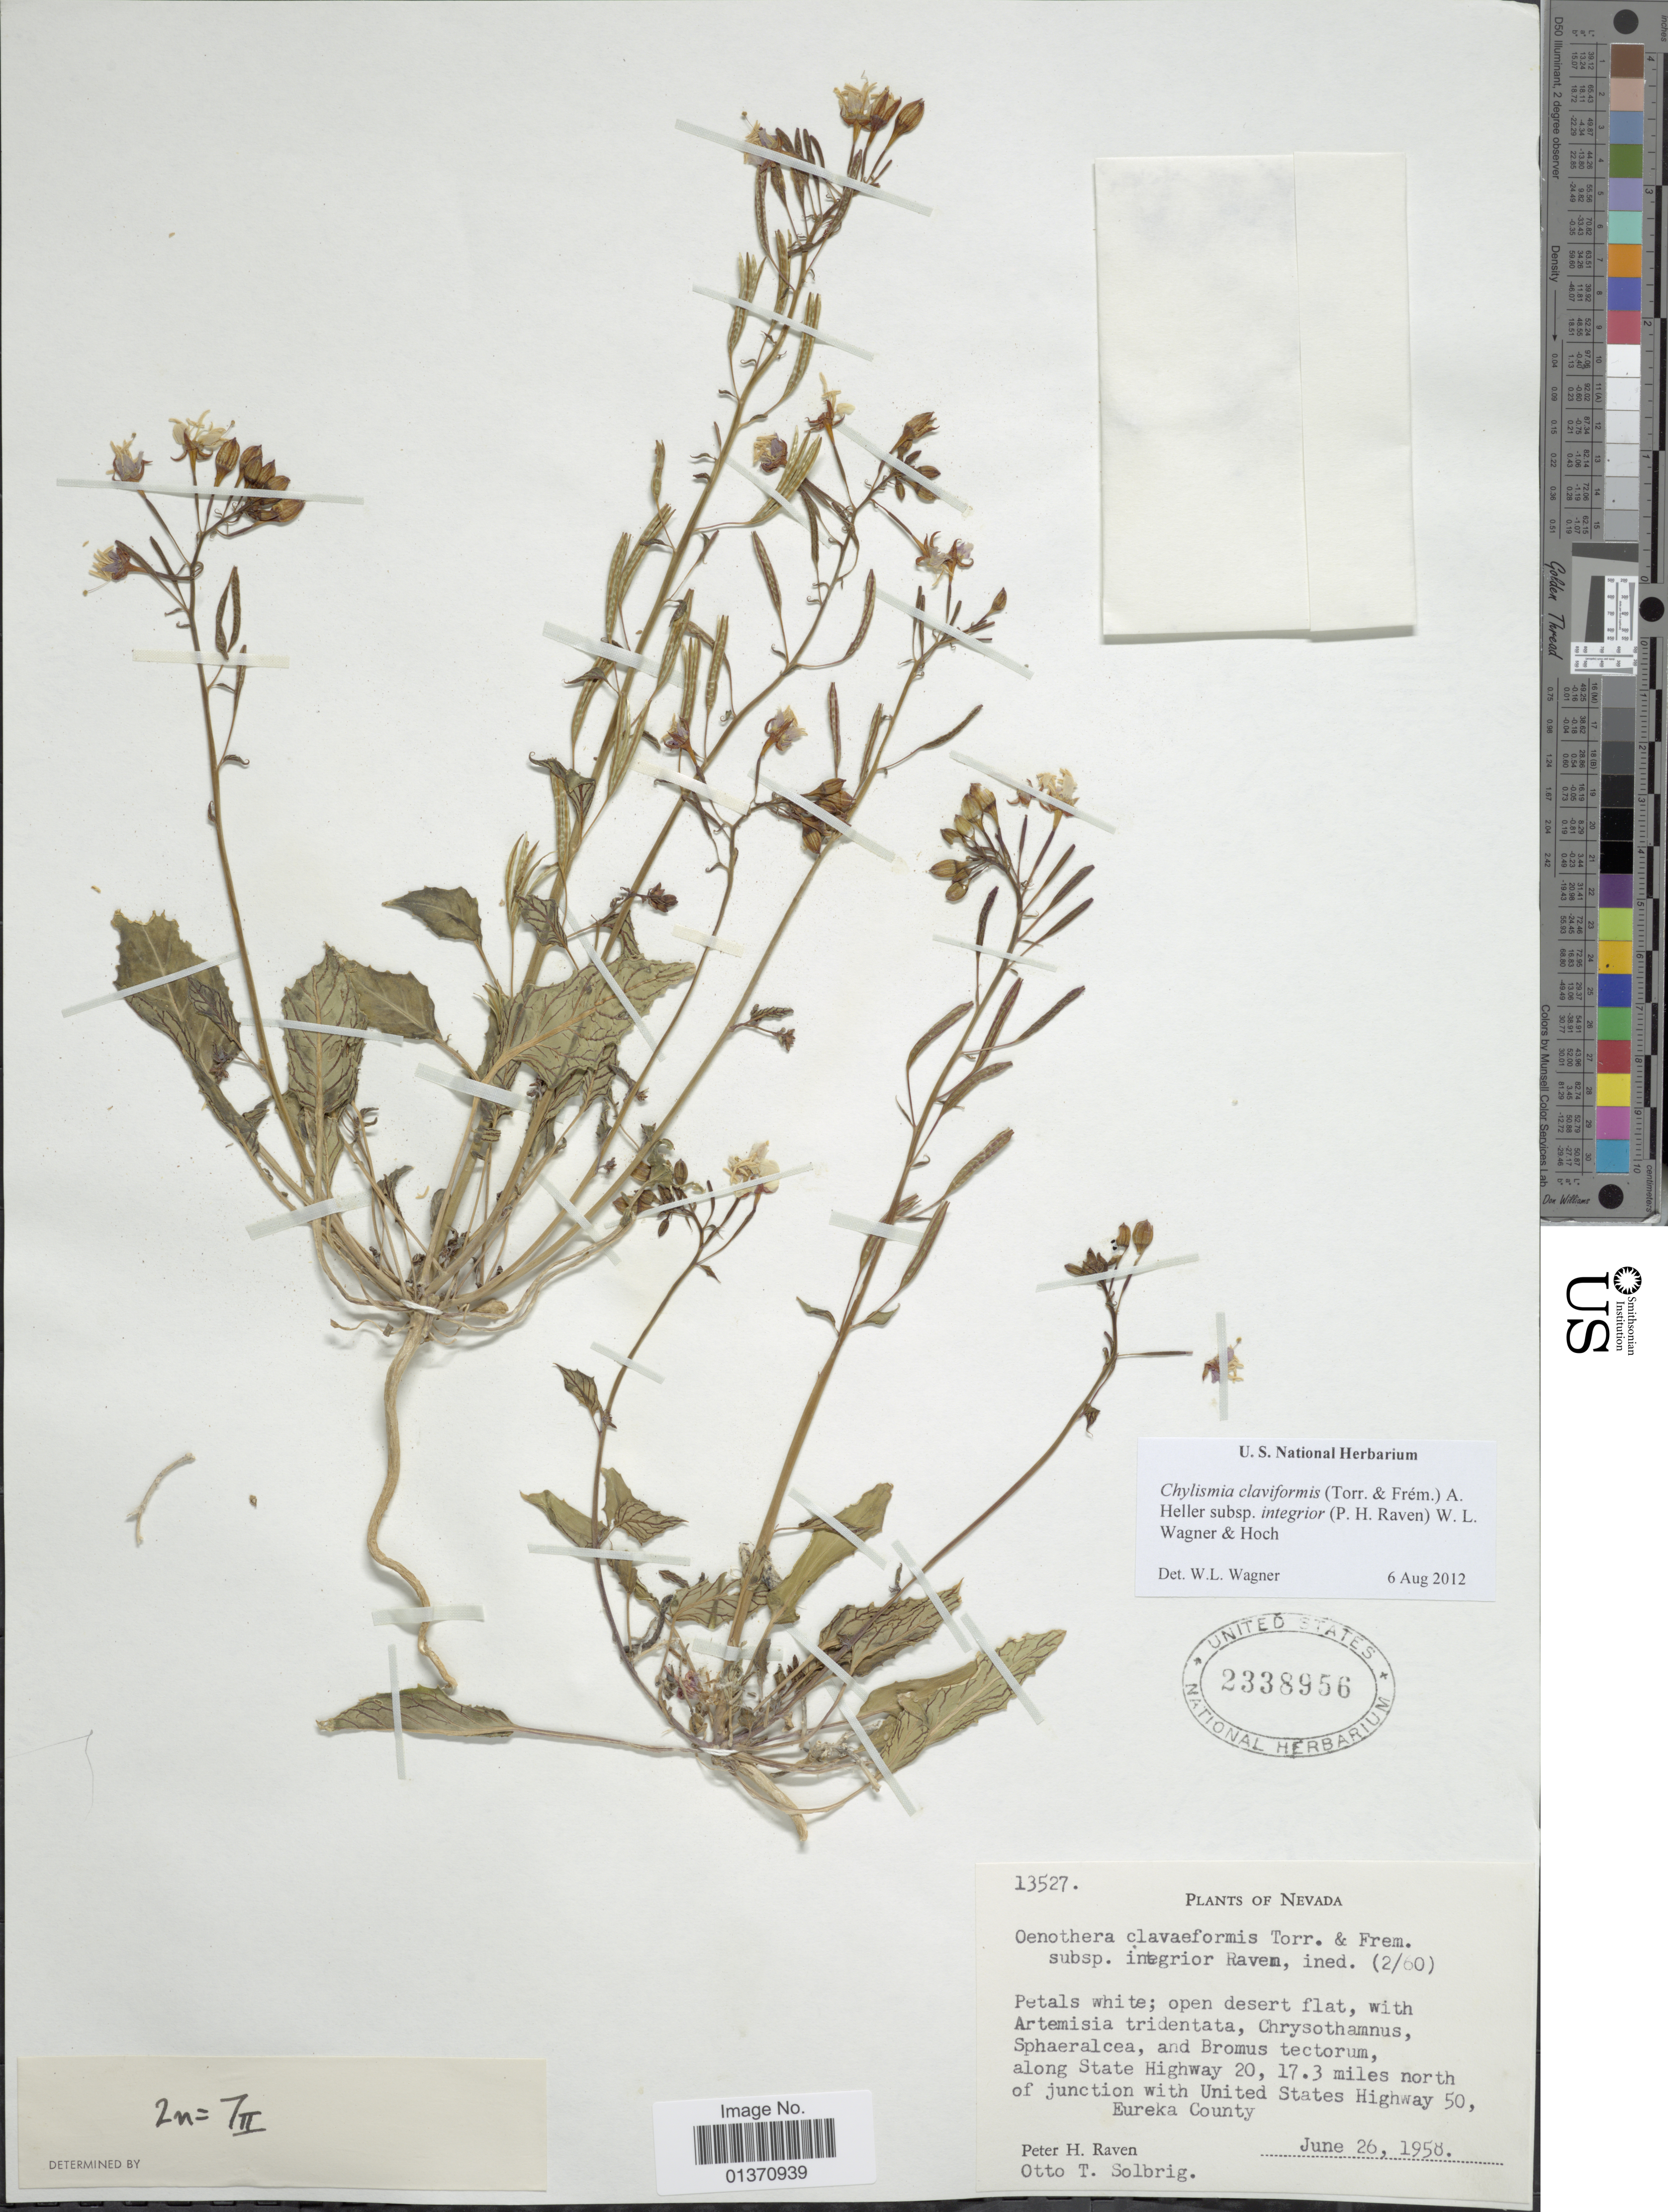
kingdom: Plantae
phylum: Tracheophyta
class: Magnoliopsida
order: Myrtales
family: Onagraceae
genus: Chylismia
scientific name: Chylismia claviformis subsp. integrior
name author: (P.H. Raven) W.L. Wagner & Hoch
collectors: P. H. Raven & O. T. Solbrig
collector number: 13527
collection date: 1958-06-26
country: United States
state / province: Nevada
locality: Along State Highway 20, 17.3 miles north of junction with United States Highway 50, Eureka County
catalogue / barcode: US 2338956